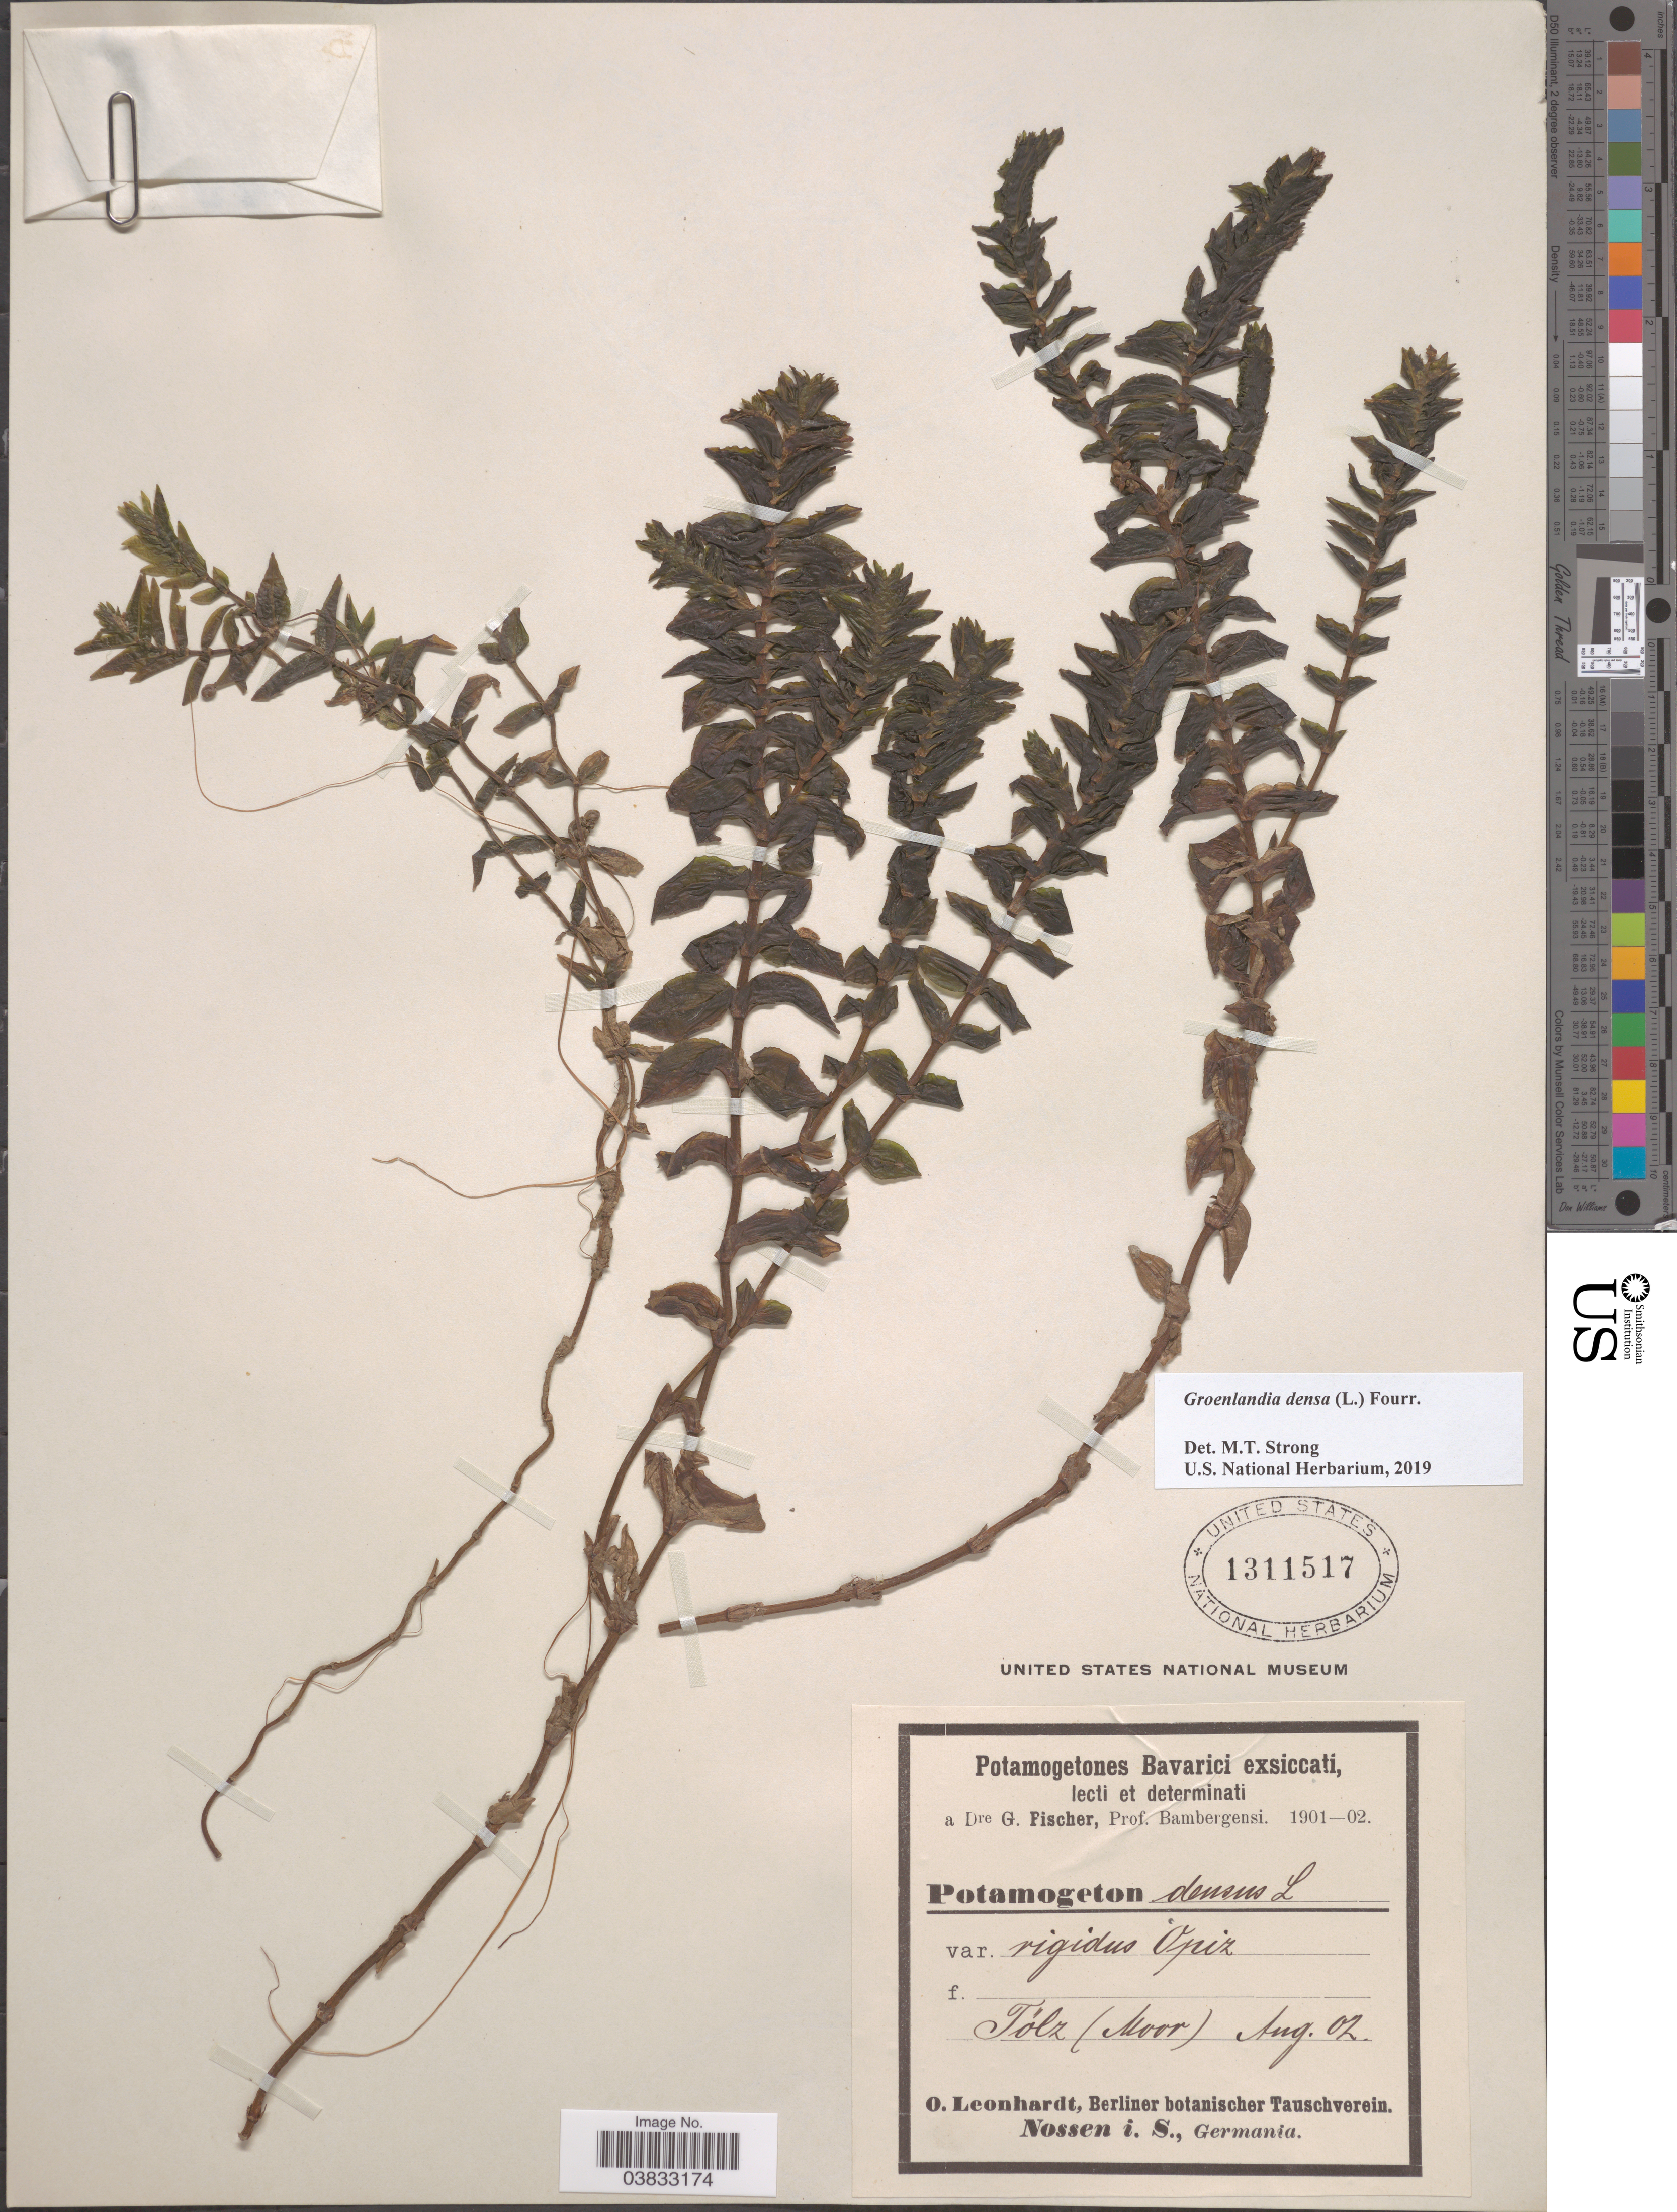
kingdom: Plantae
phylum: Tracheophyta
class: Liliopsida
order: Alismatales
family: Potamogetonaceae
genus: Groenlandia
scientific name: Groenlandia densa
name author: Fourr.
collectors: G. Fischer & Prof. Bambergensi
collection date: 1902-08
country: Germany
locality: Tölz (Moor).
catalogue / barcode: US 1311517